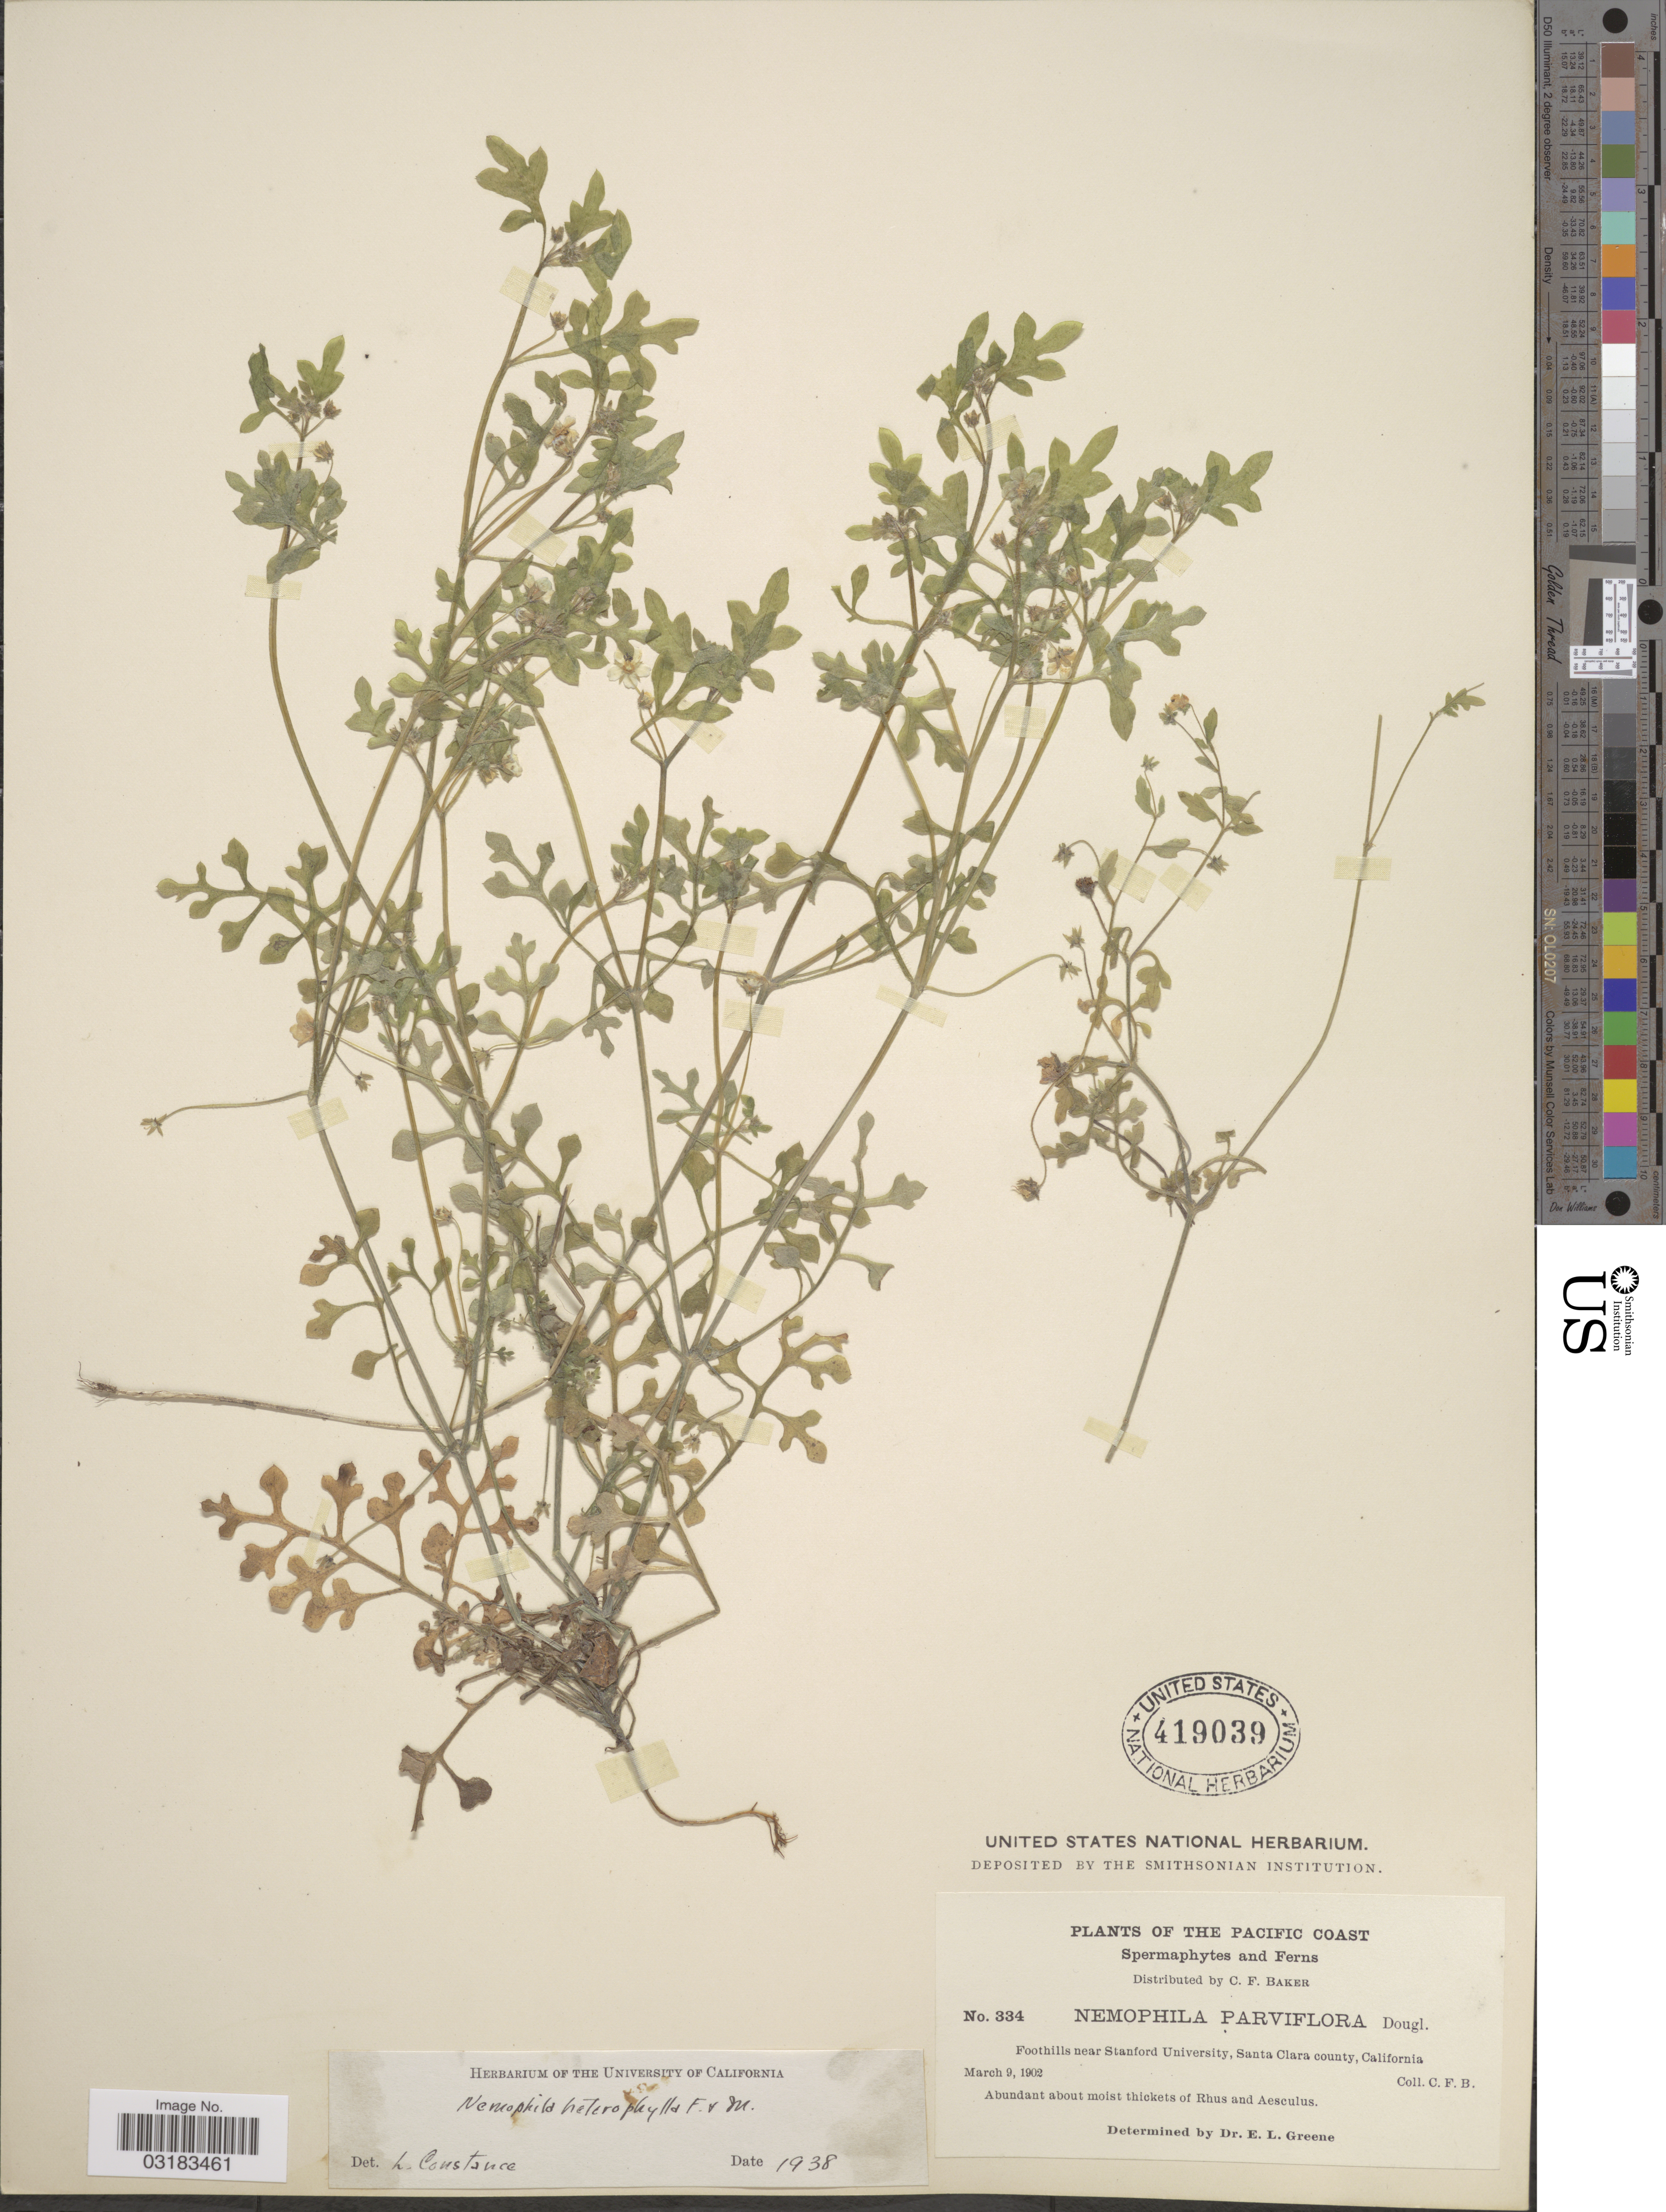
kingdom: Plantae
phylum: Tracheophyta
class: Magnoliopsida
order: Boraginales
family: Hydrophyllaceae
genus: Nemophila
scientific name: Nemophila heterophylla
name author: Fisch. & C.A. Mey.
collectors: C. F. Baker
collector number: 334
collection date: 1902-03-09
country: United States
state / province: California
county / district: Santa Clara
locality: The Pacific Coast. Foothills near Stanford University, Santa Clara county.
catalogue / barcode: US 419039